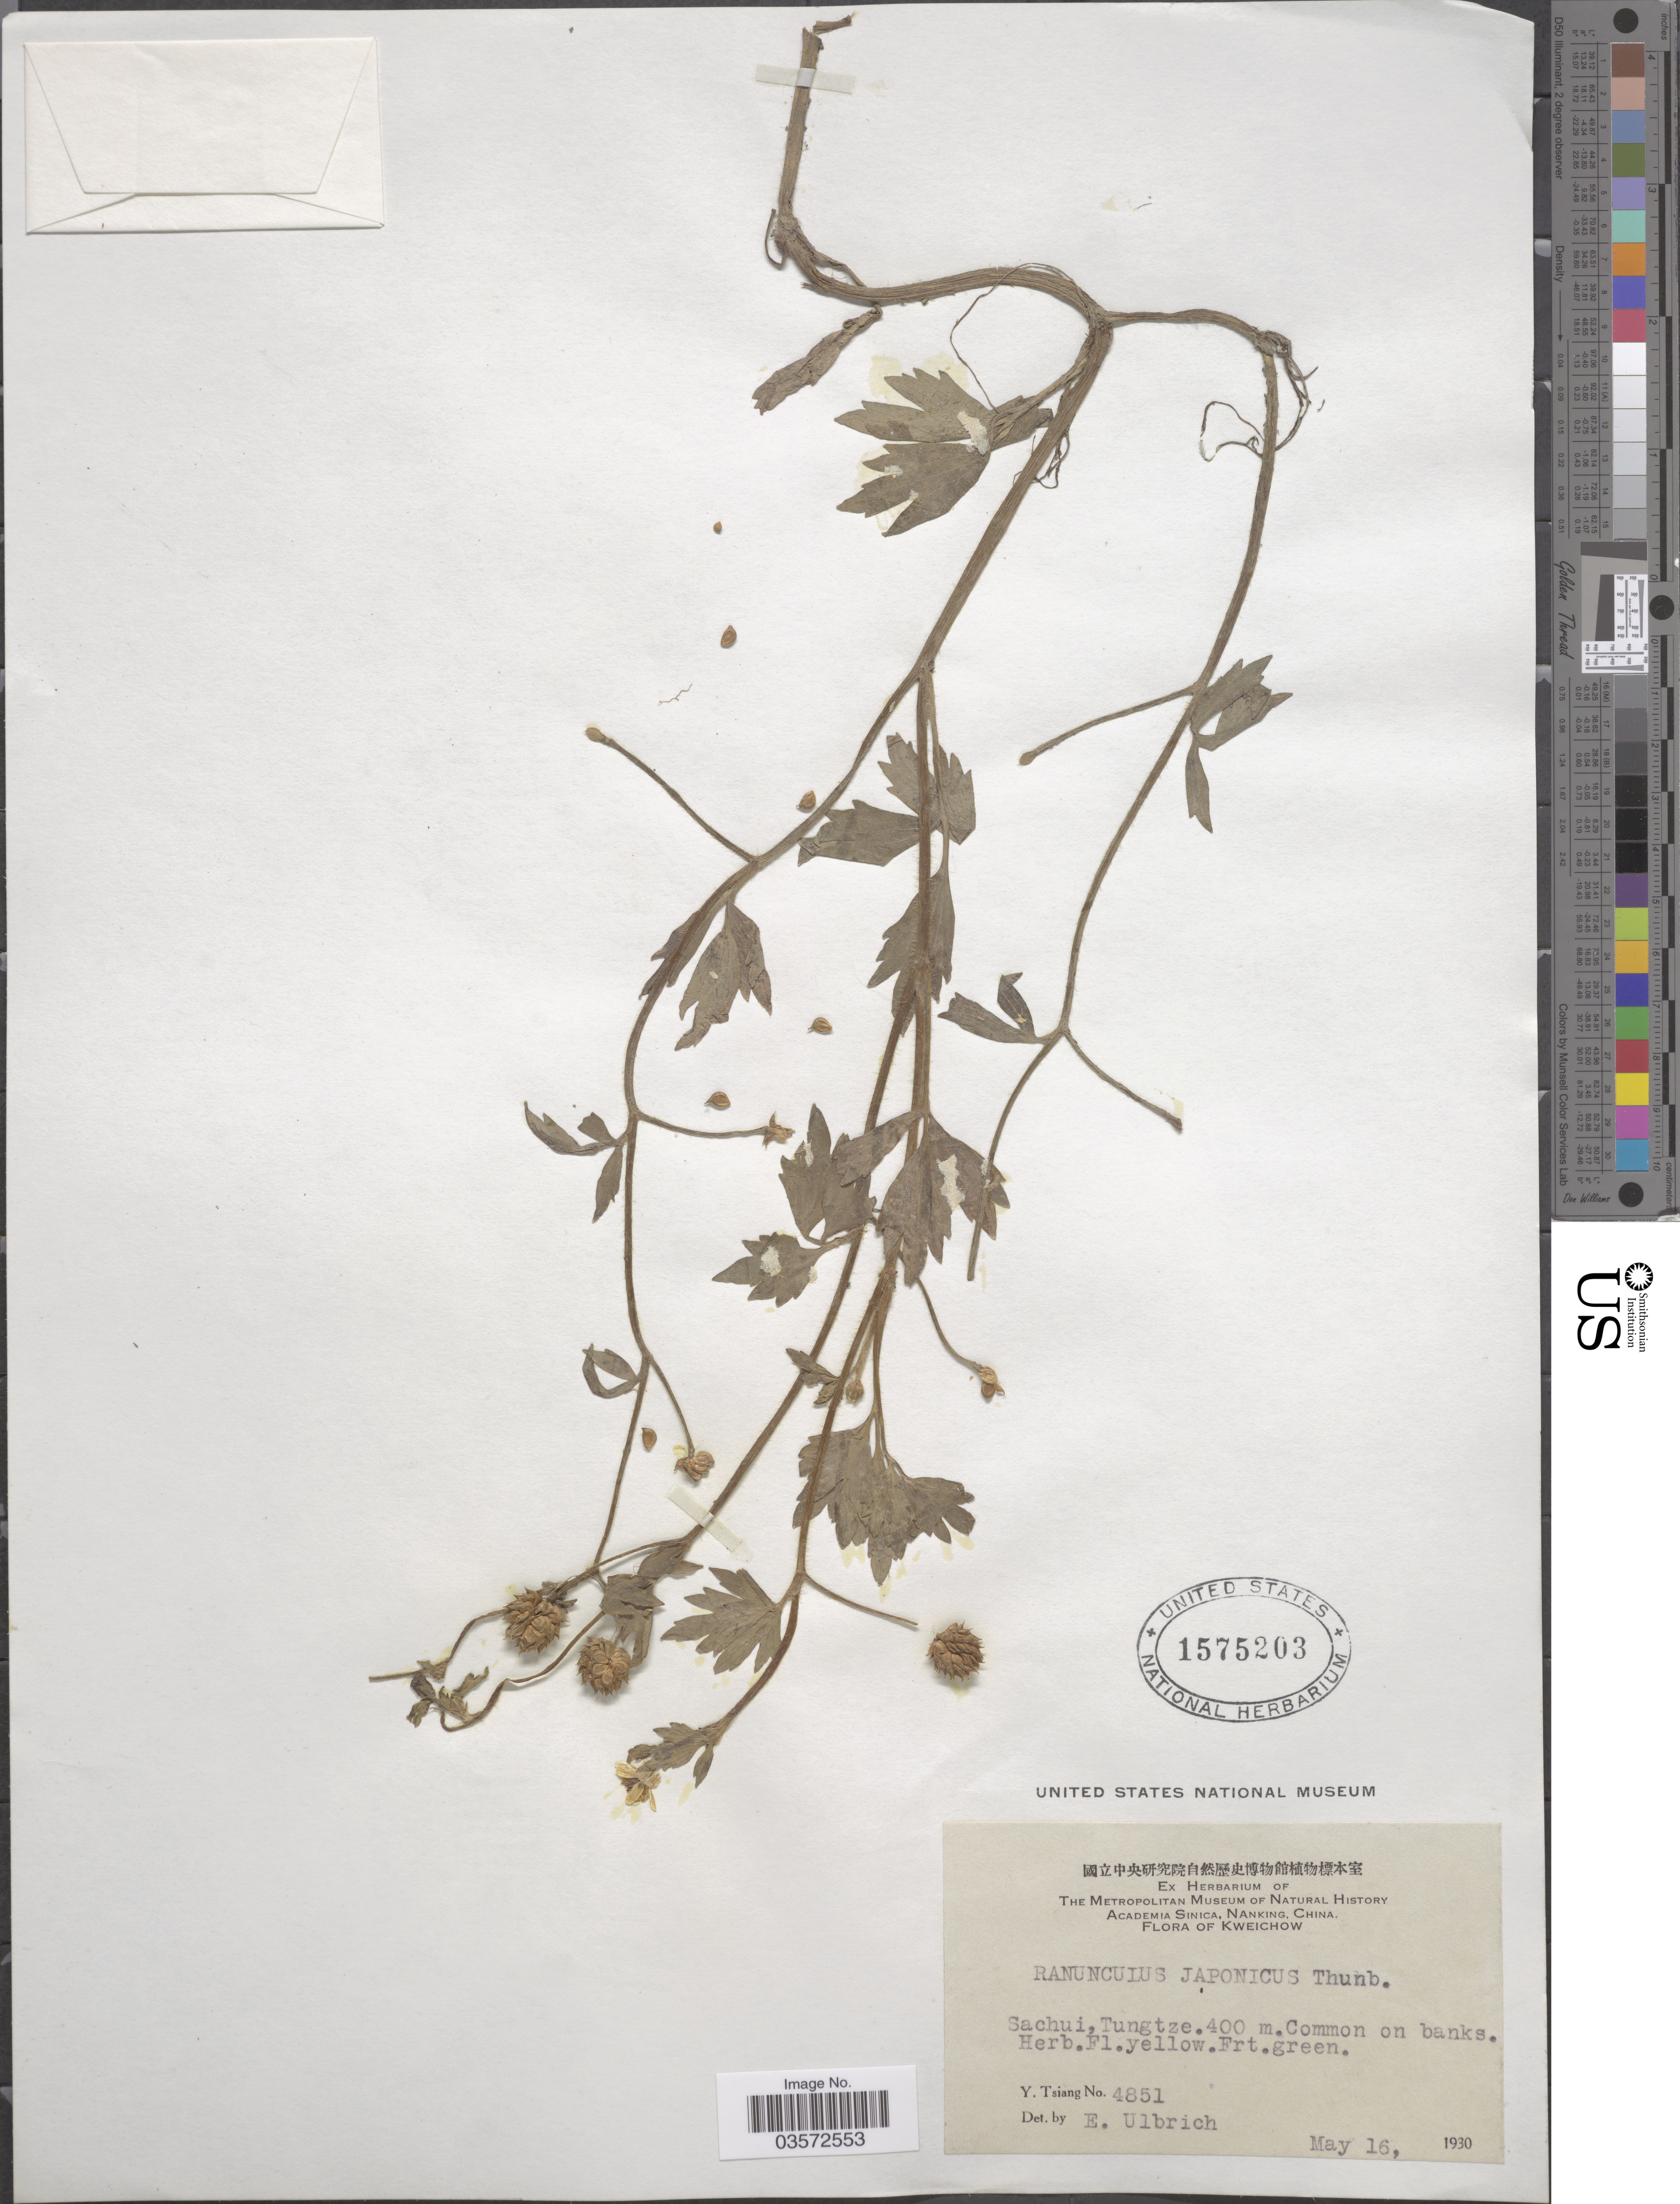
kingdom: Plantae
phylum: Tracheophyta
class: Magnoliopsida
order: Ranunculales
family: Ranunculaceae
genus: Ranunculus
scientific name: Ranunculus japonicus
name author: Thunb.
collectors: Y. Tsiang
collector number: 4851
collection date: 1930-05-16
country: China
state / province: Guizhou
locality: Kweichow. Sachui, Tungtze. Common on banks.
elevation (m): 400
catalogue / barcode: US 1575203